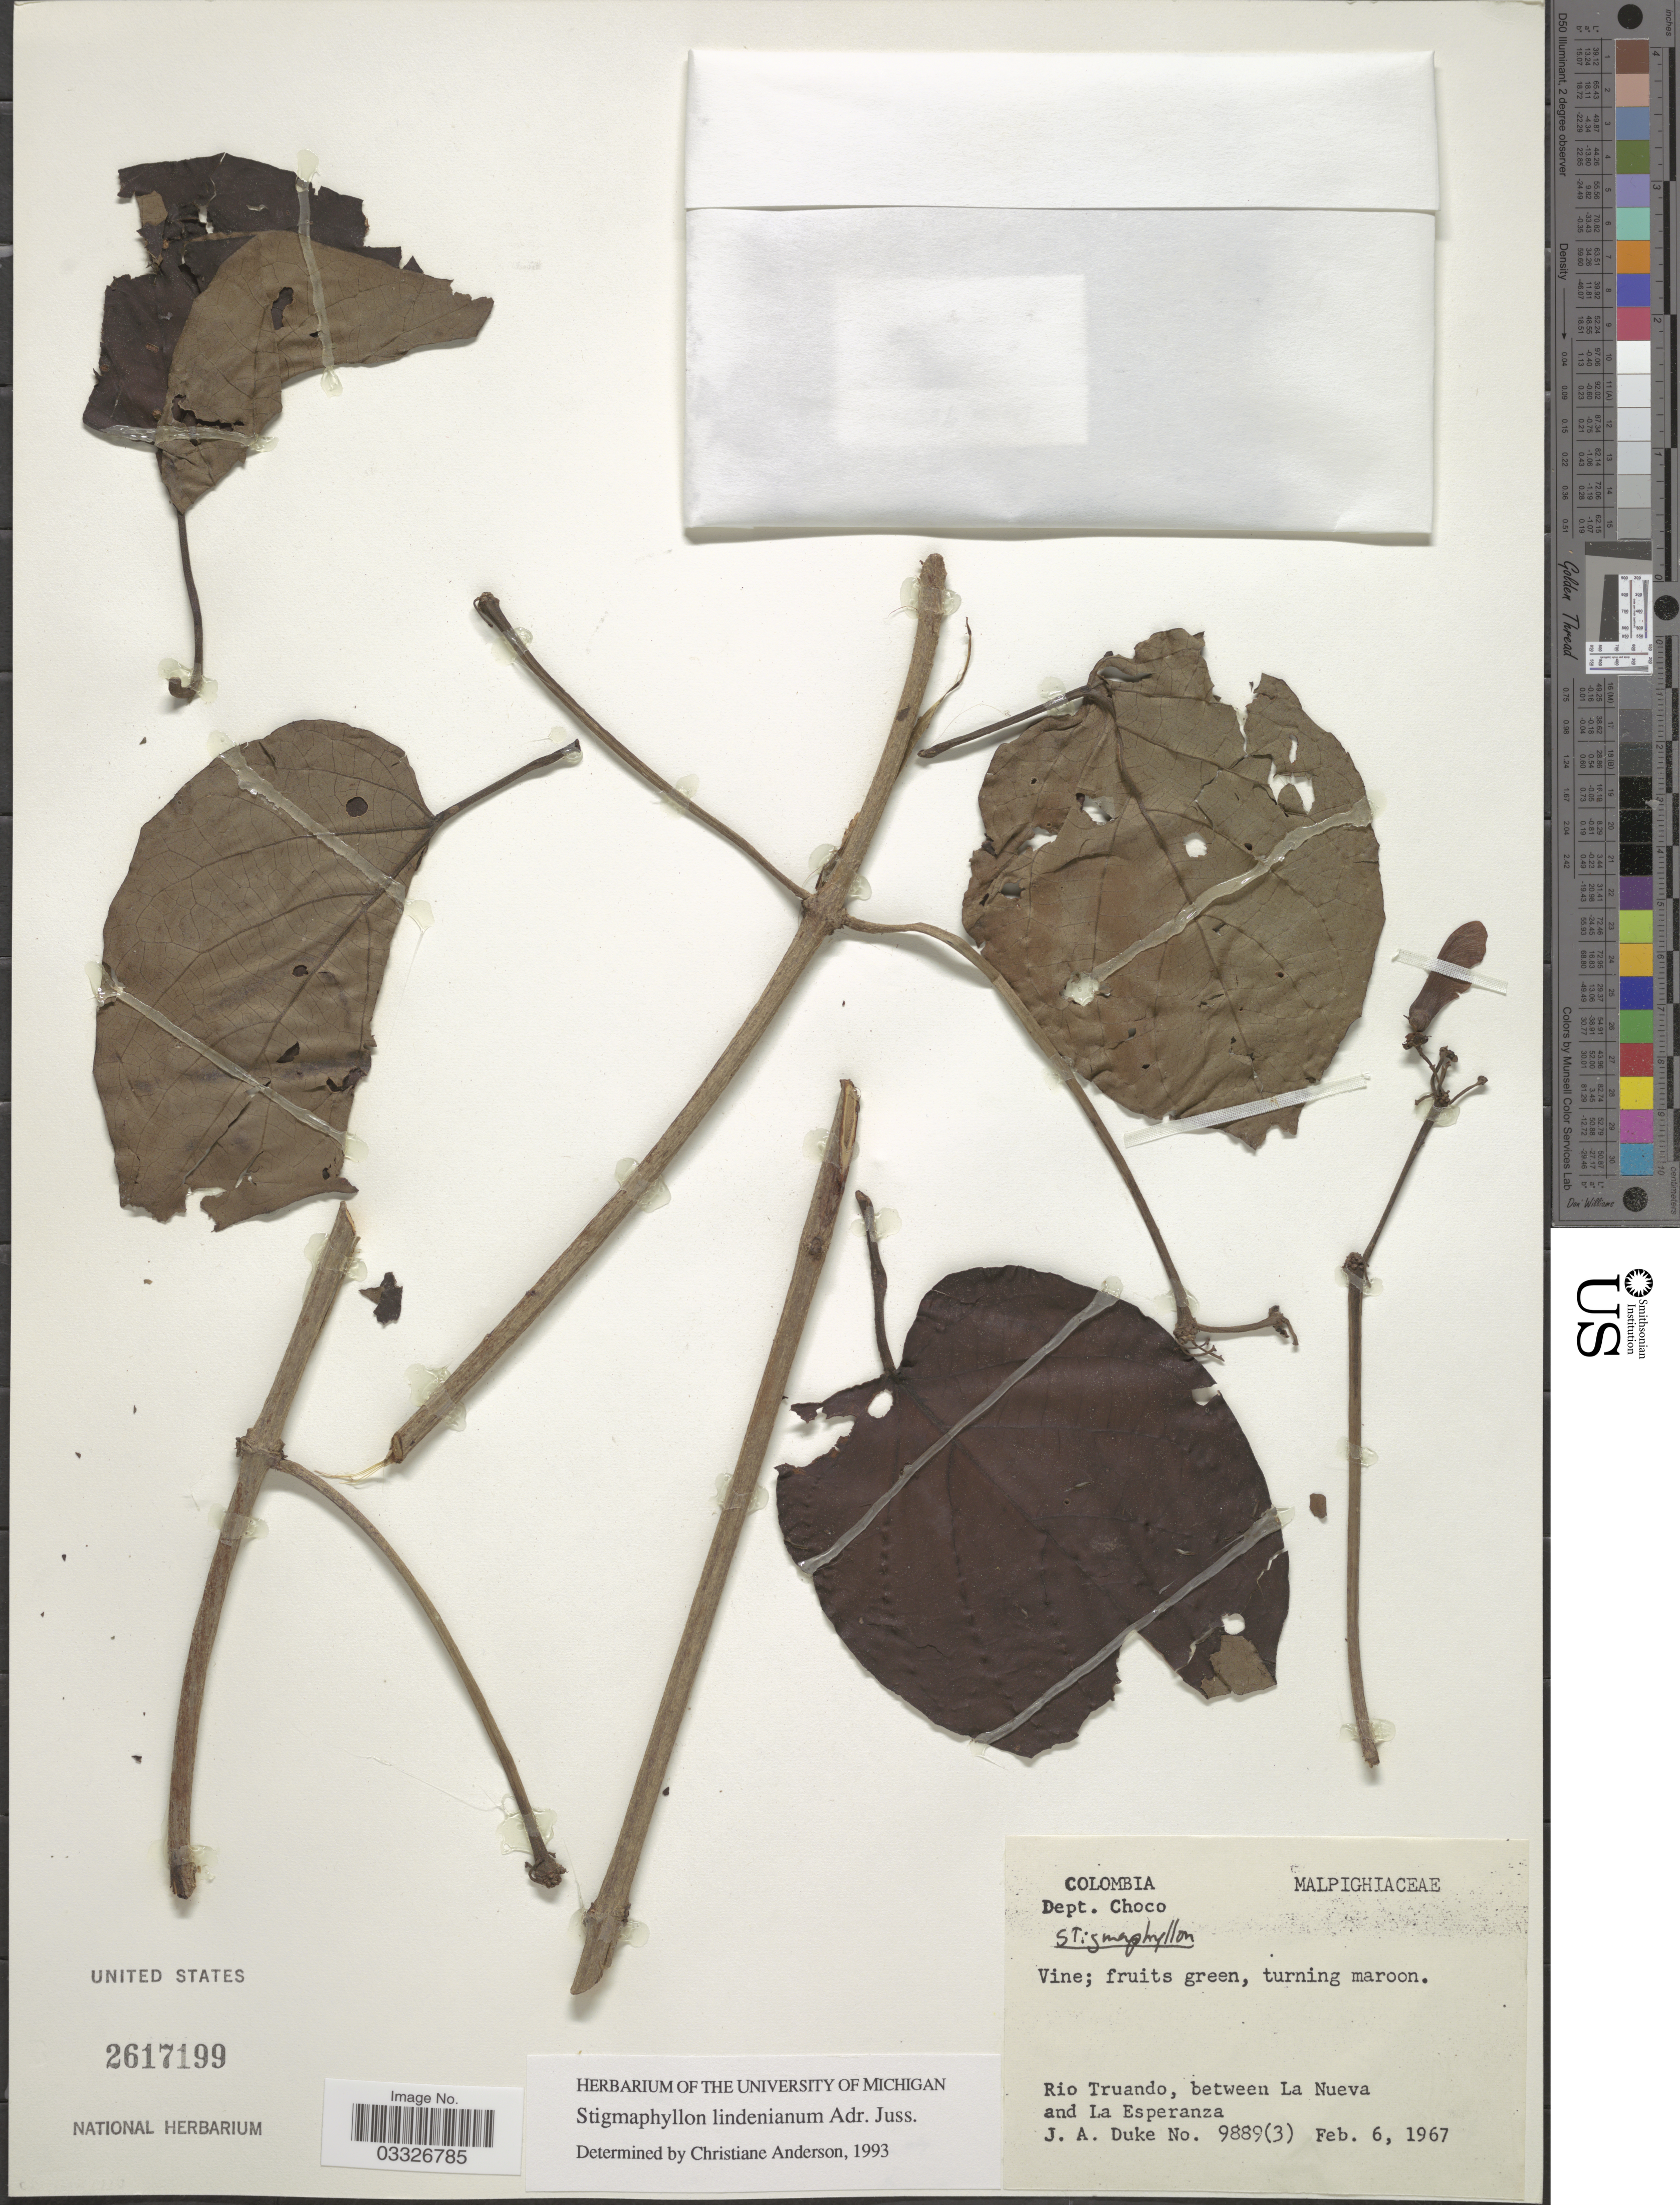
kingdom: Plantae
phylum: Tracheophyta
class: Magnoliopsida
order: Malpighiales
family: Malpighiaceae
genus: Stigmaphyllon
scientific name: Stigmaphyllon lindenianum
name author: A. Juss.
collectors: J. A. Duke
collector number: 9889 (3)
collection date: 1967-02-06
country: Colombia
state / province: Chocó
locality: Dept. Choco. Rio Truando, between La Nueva and La Esperanza.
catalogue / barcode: US 2617199